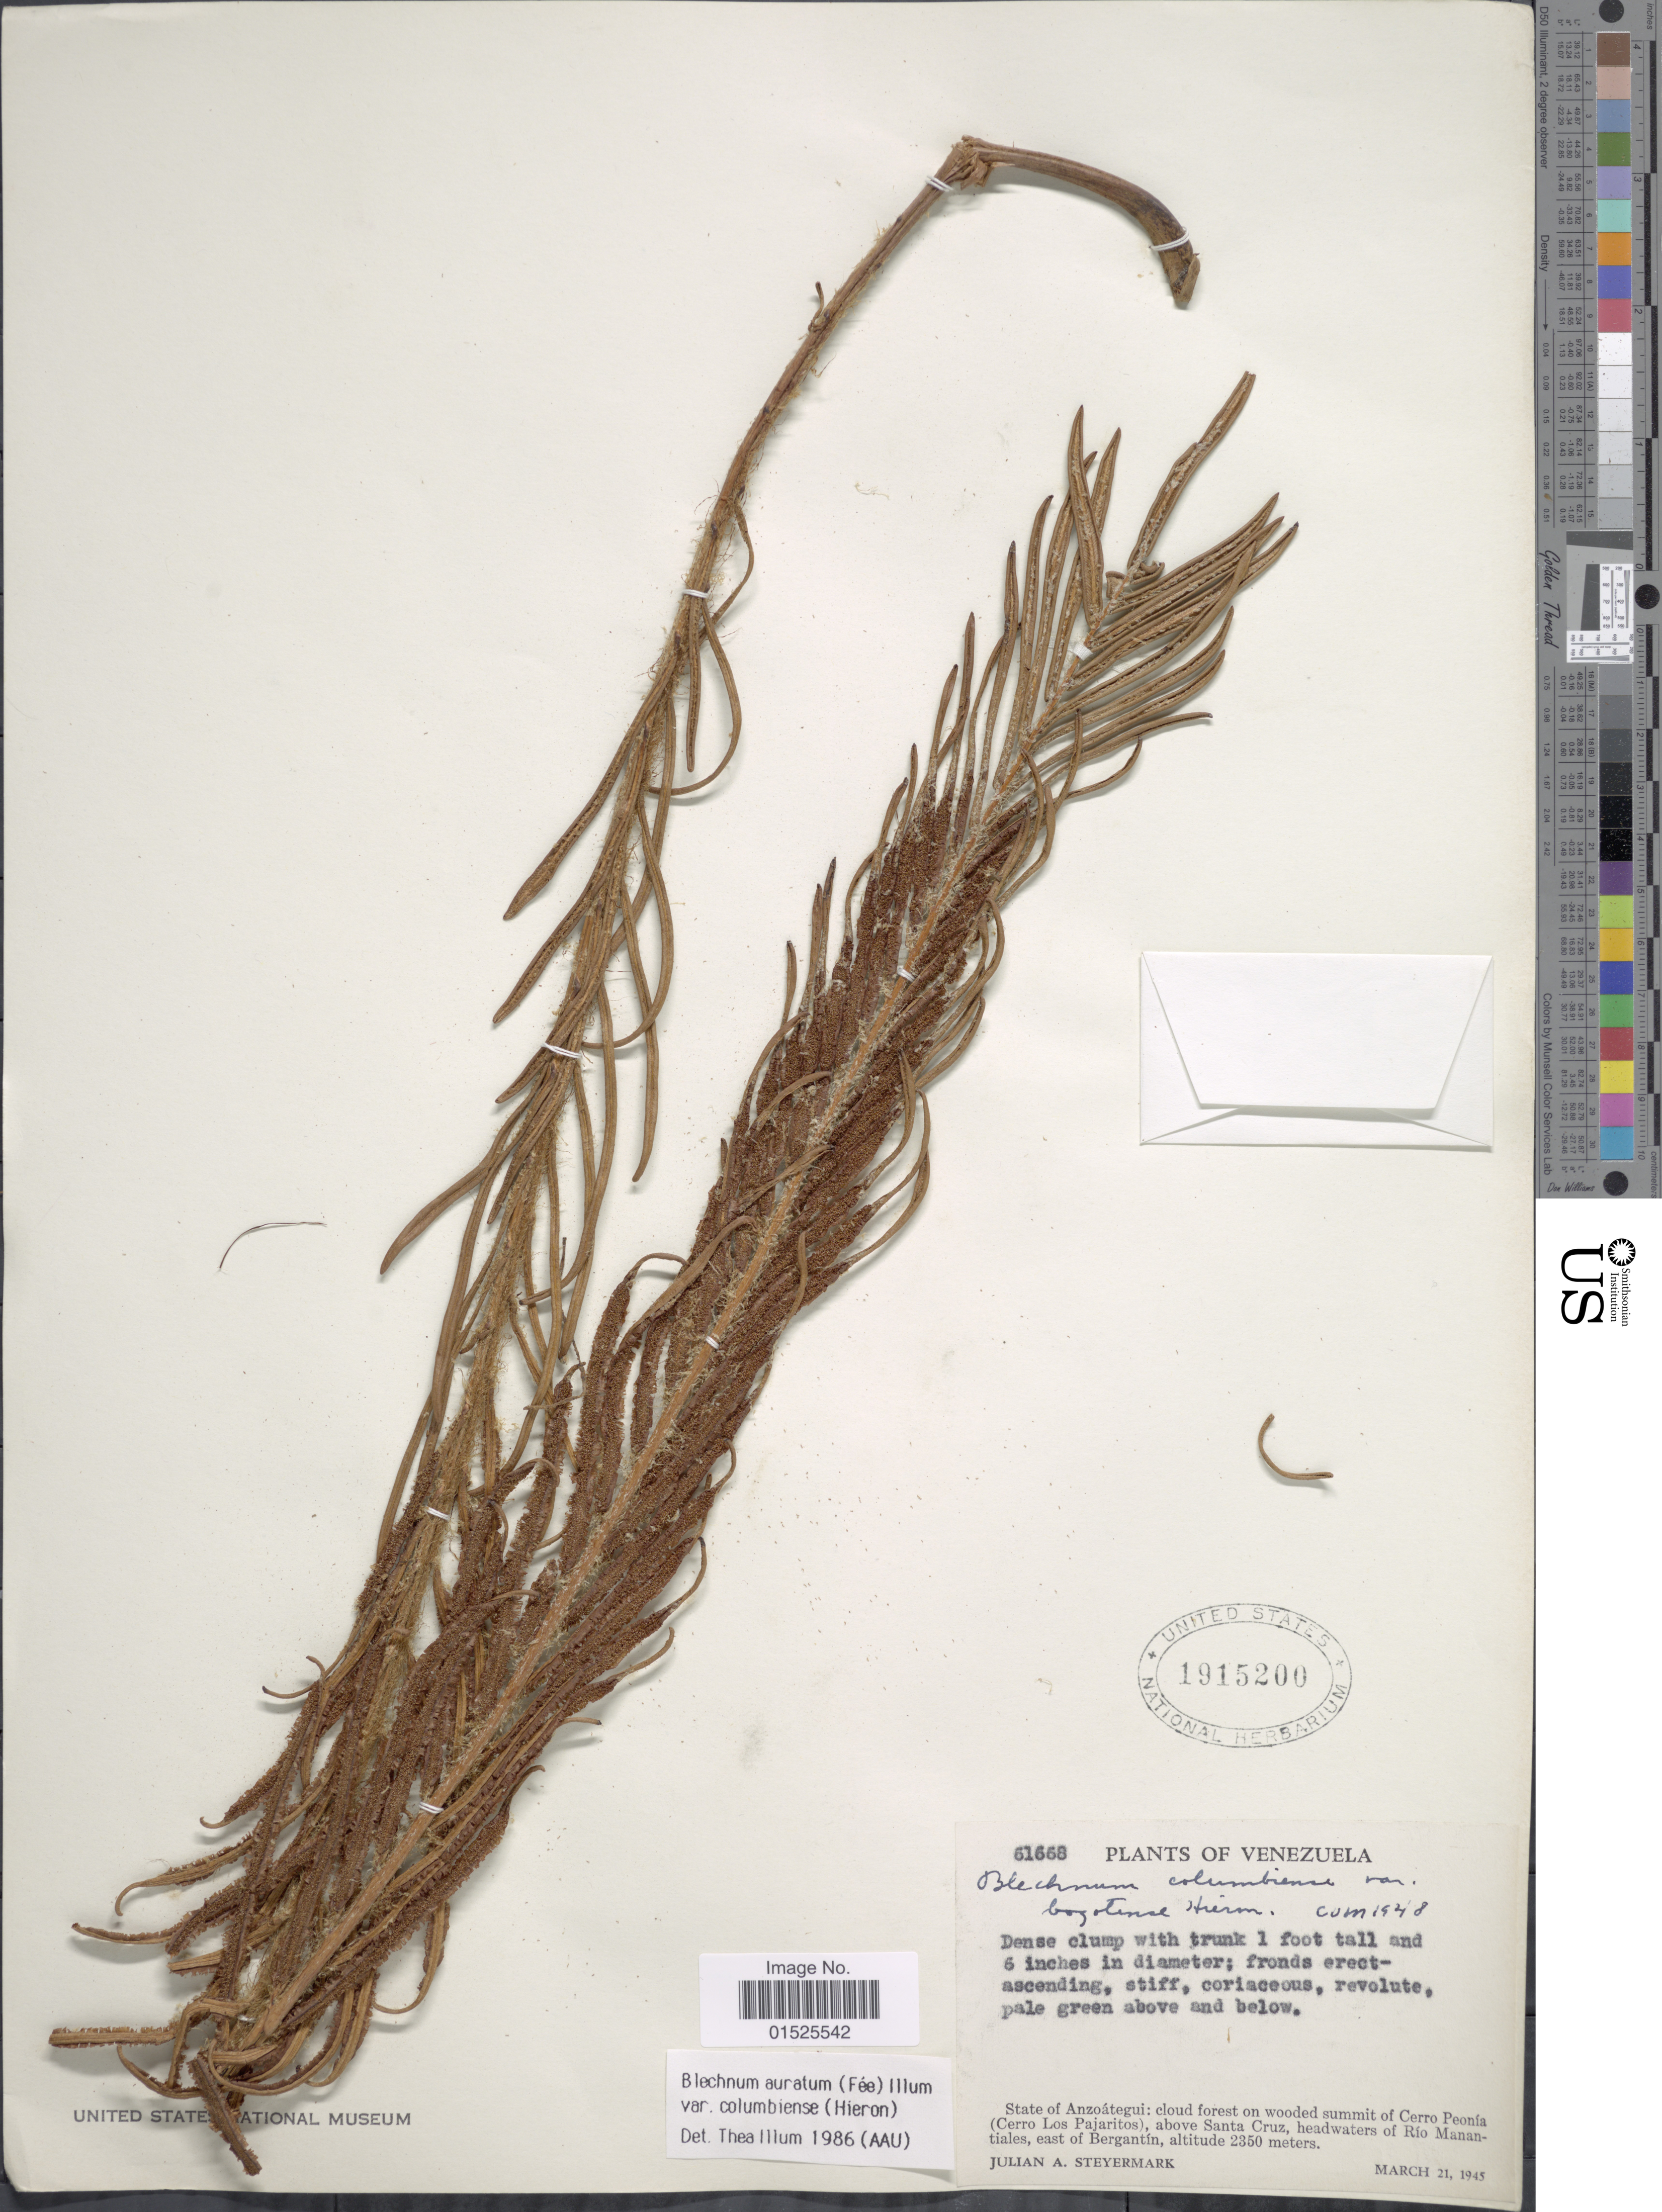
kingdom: Plantae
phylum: Tracheophyta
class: Polypodiopsida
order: Polypodiales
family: Blechnaceae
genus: Blechnum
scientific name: Blechnum columbiense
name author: Hieron.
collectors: J. Steyermark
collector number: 61668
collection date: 1945-03-21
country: Venezuela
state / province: Anzoategui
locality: Cloud forest on wooded summit of Cerro Peonía (Cerro Los Pajaritos), above Santa Cruz, headwaters of Río Manantiales, east of Bergantín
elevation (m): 2350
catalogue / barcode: US 1915200